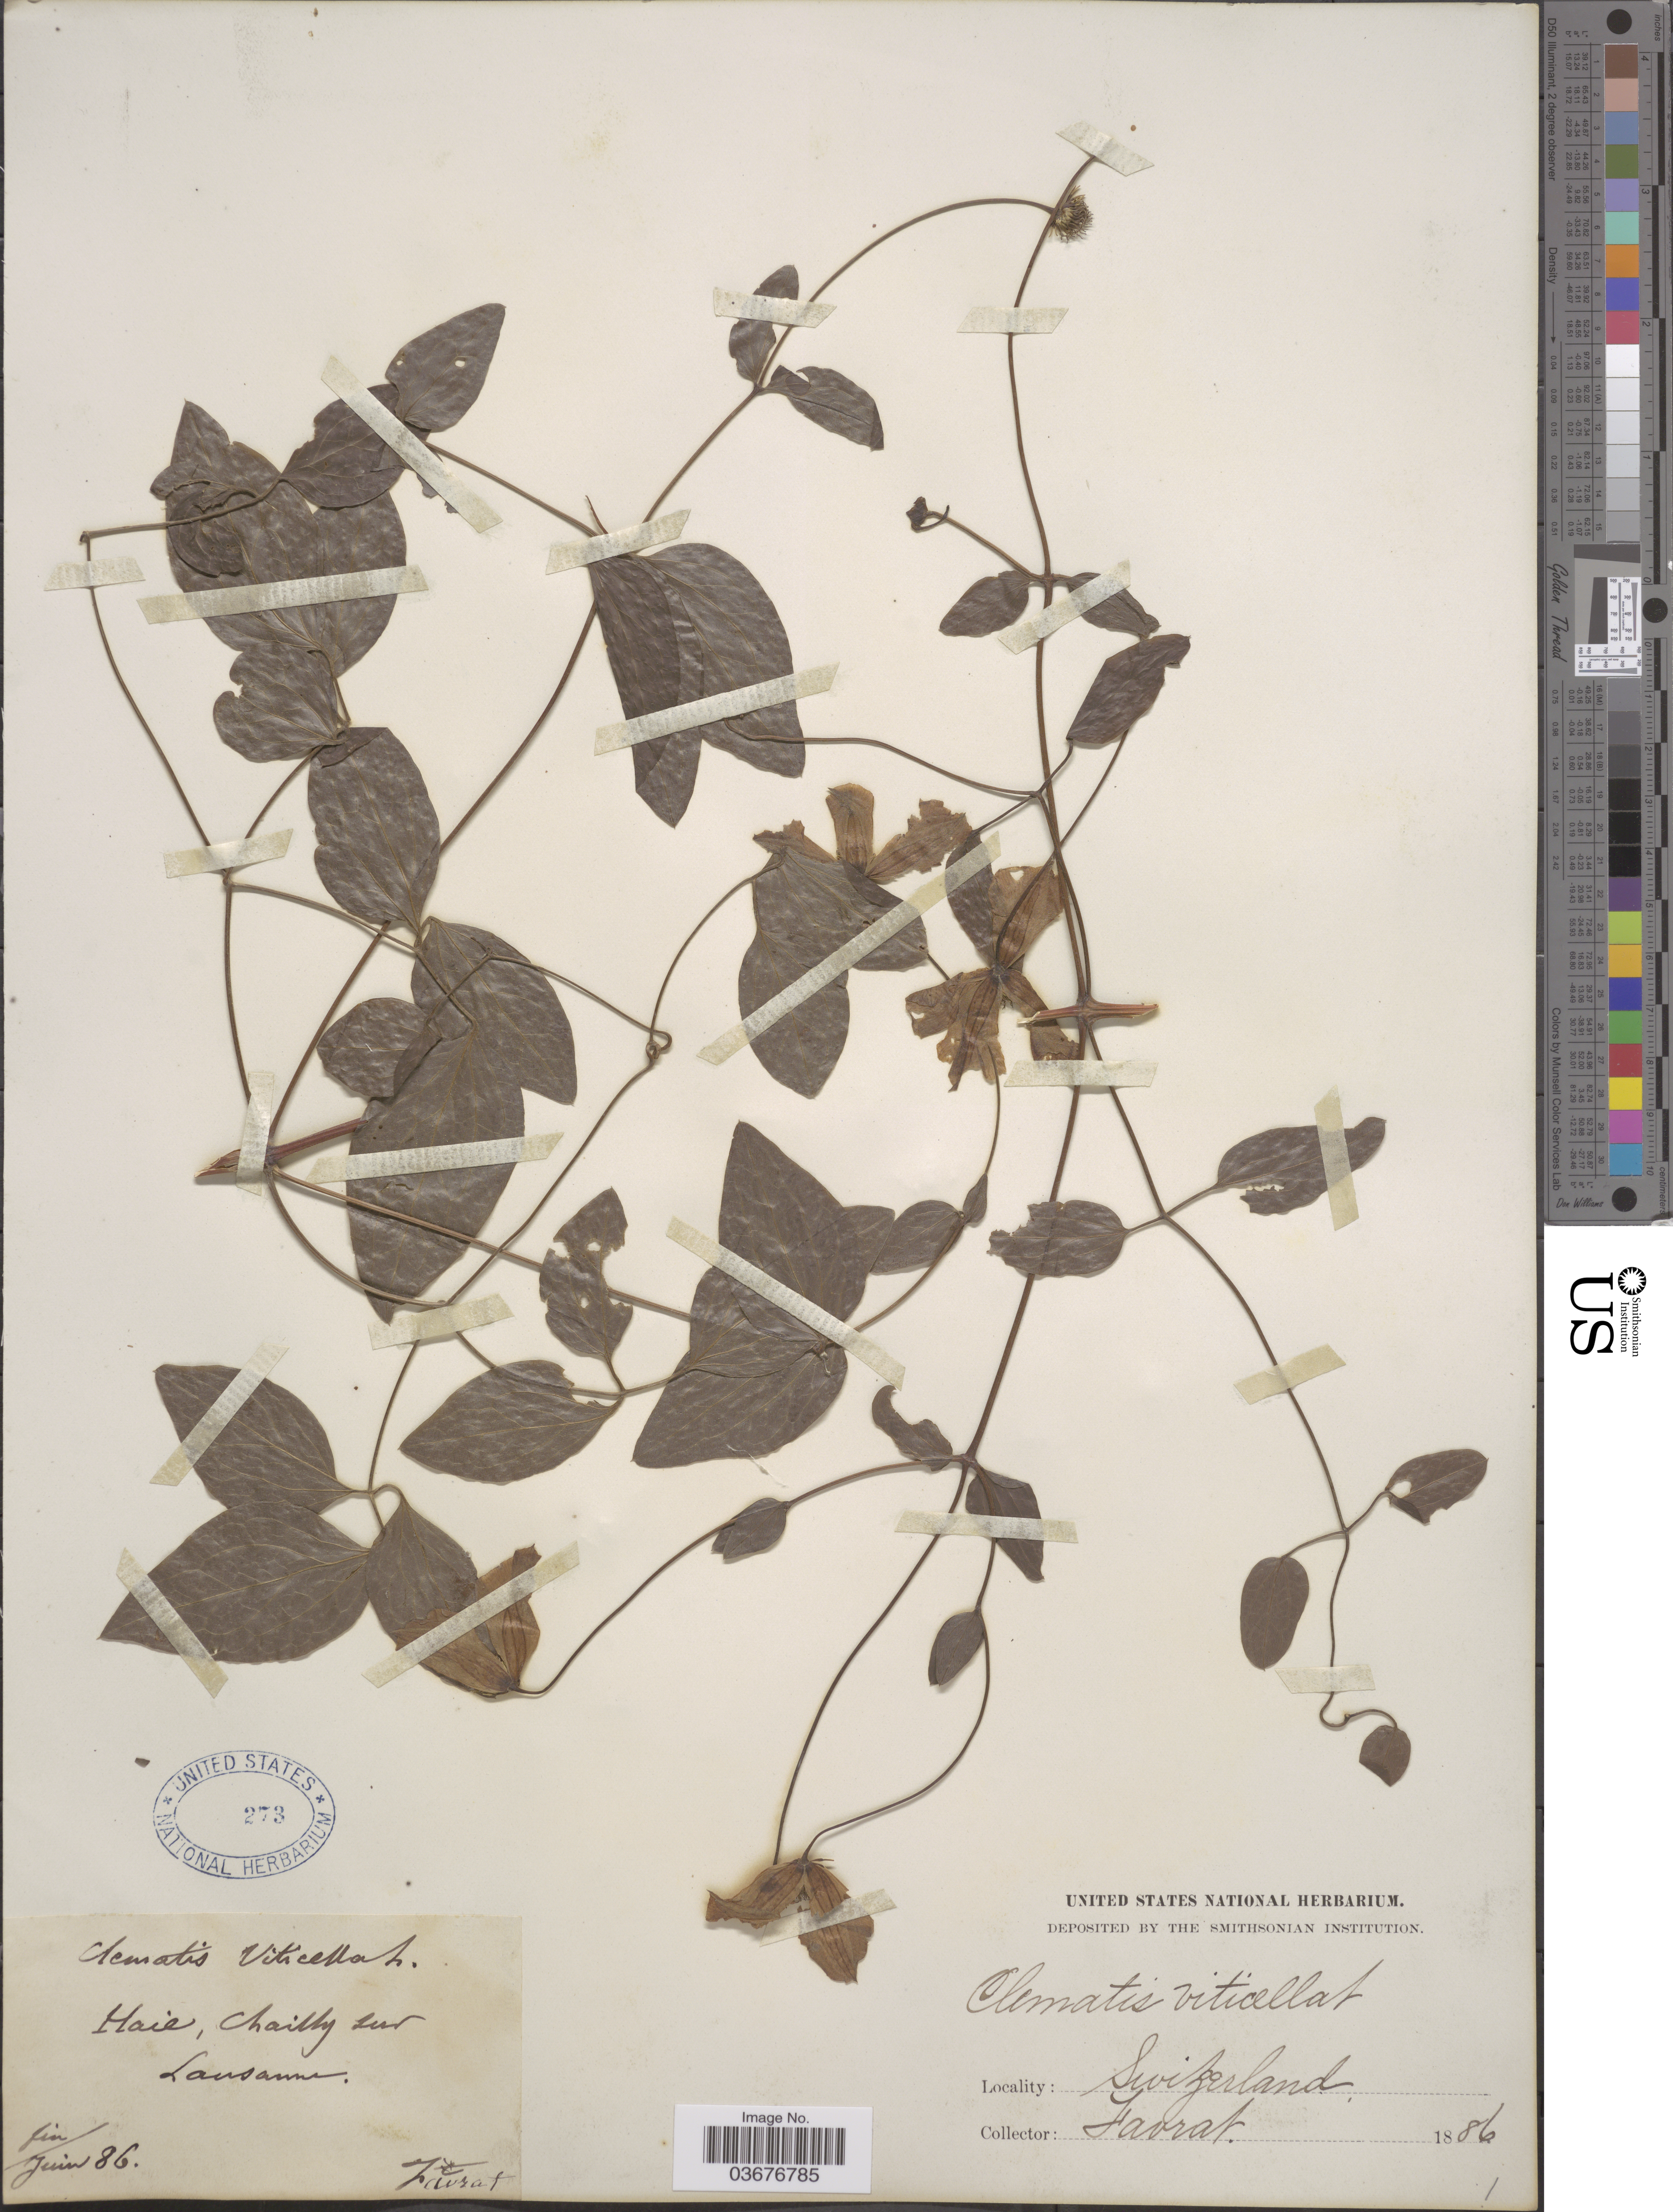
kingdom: Plantae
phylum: Tracheophyta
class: Magnoliopsida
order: Ranunculales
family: Ranunculaceae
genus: Clematis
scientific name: Clematis viticella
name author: L.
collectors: L. Favrat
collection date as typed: fin Juin 1886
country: Switzerland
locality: Haie, chailly sur Lausanne.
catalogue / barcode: US 273